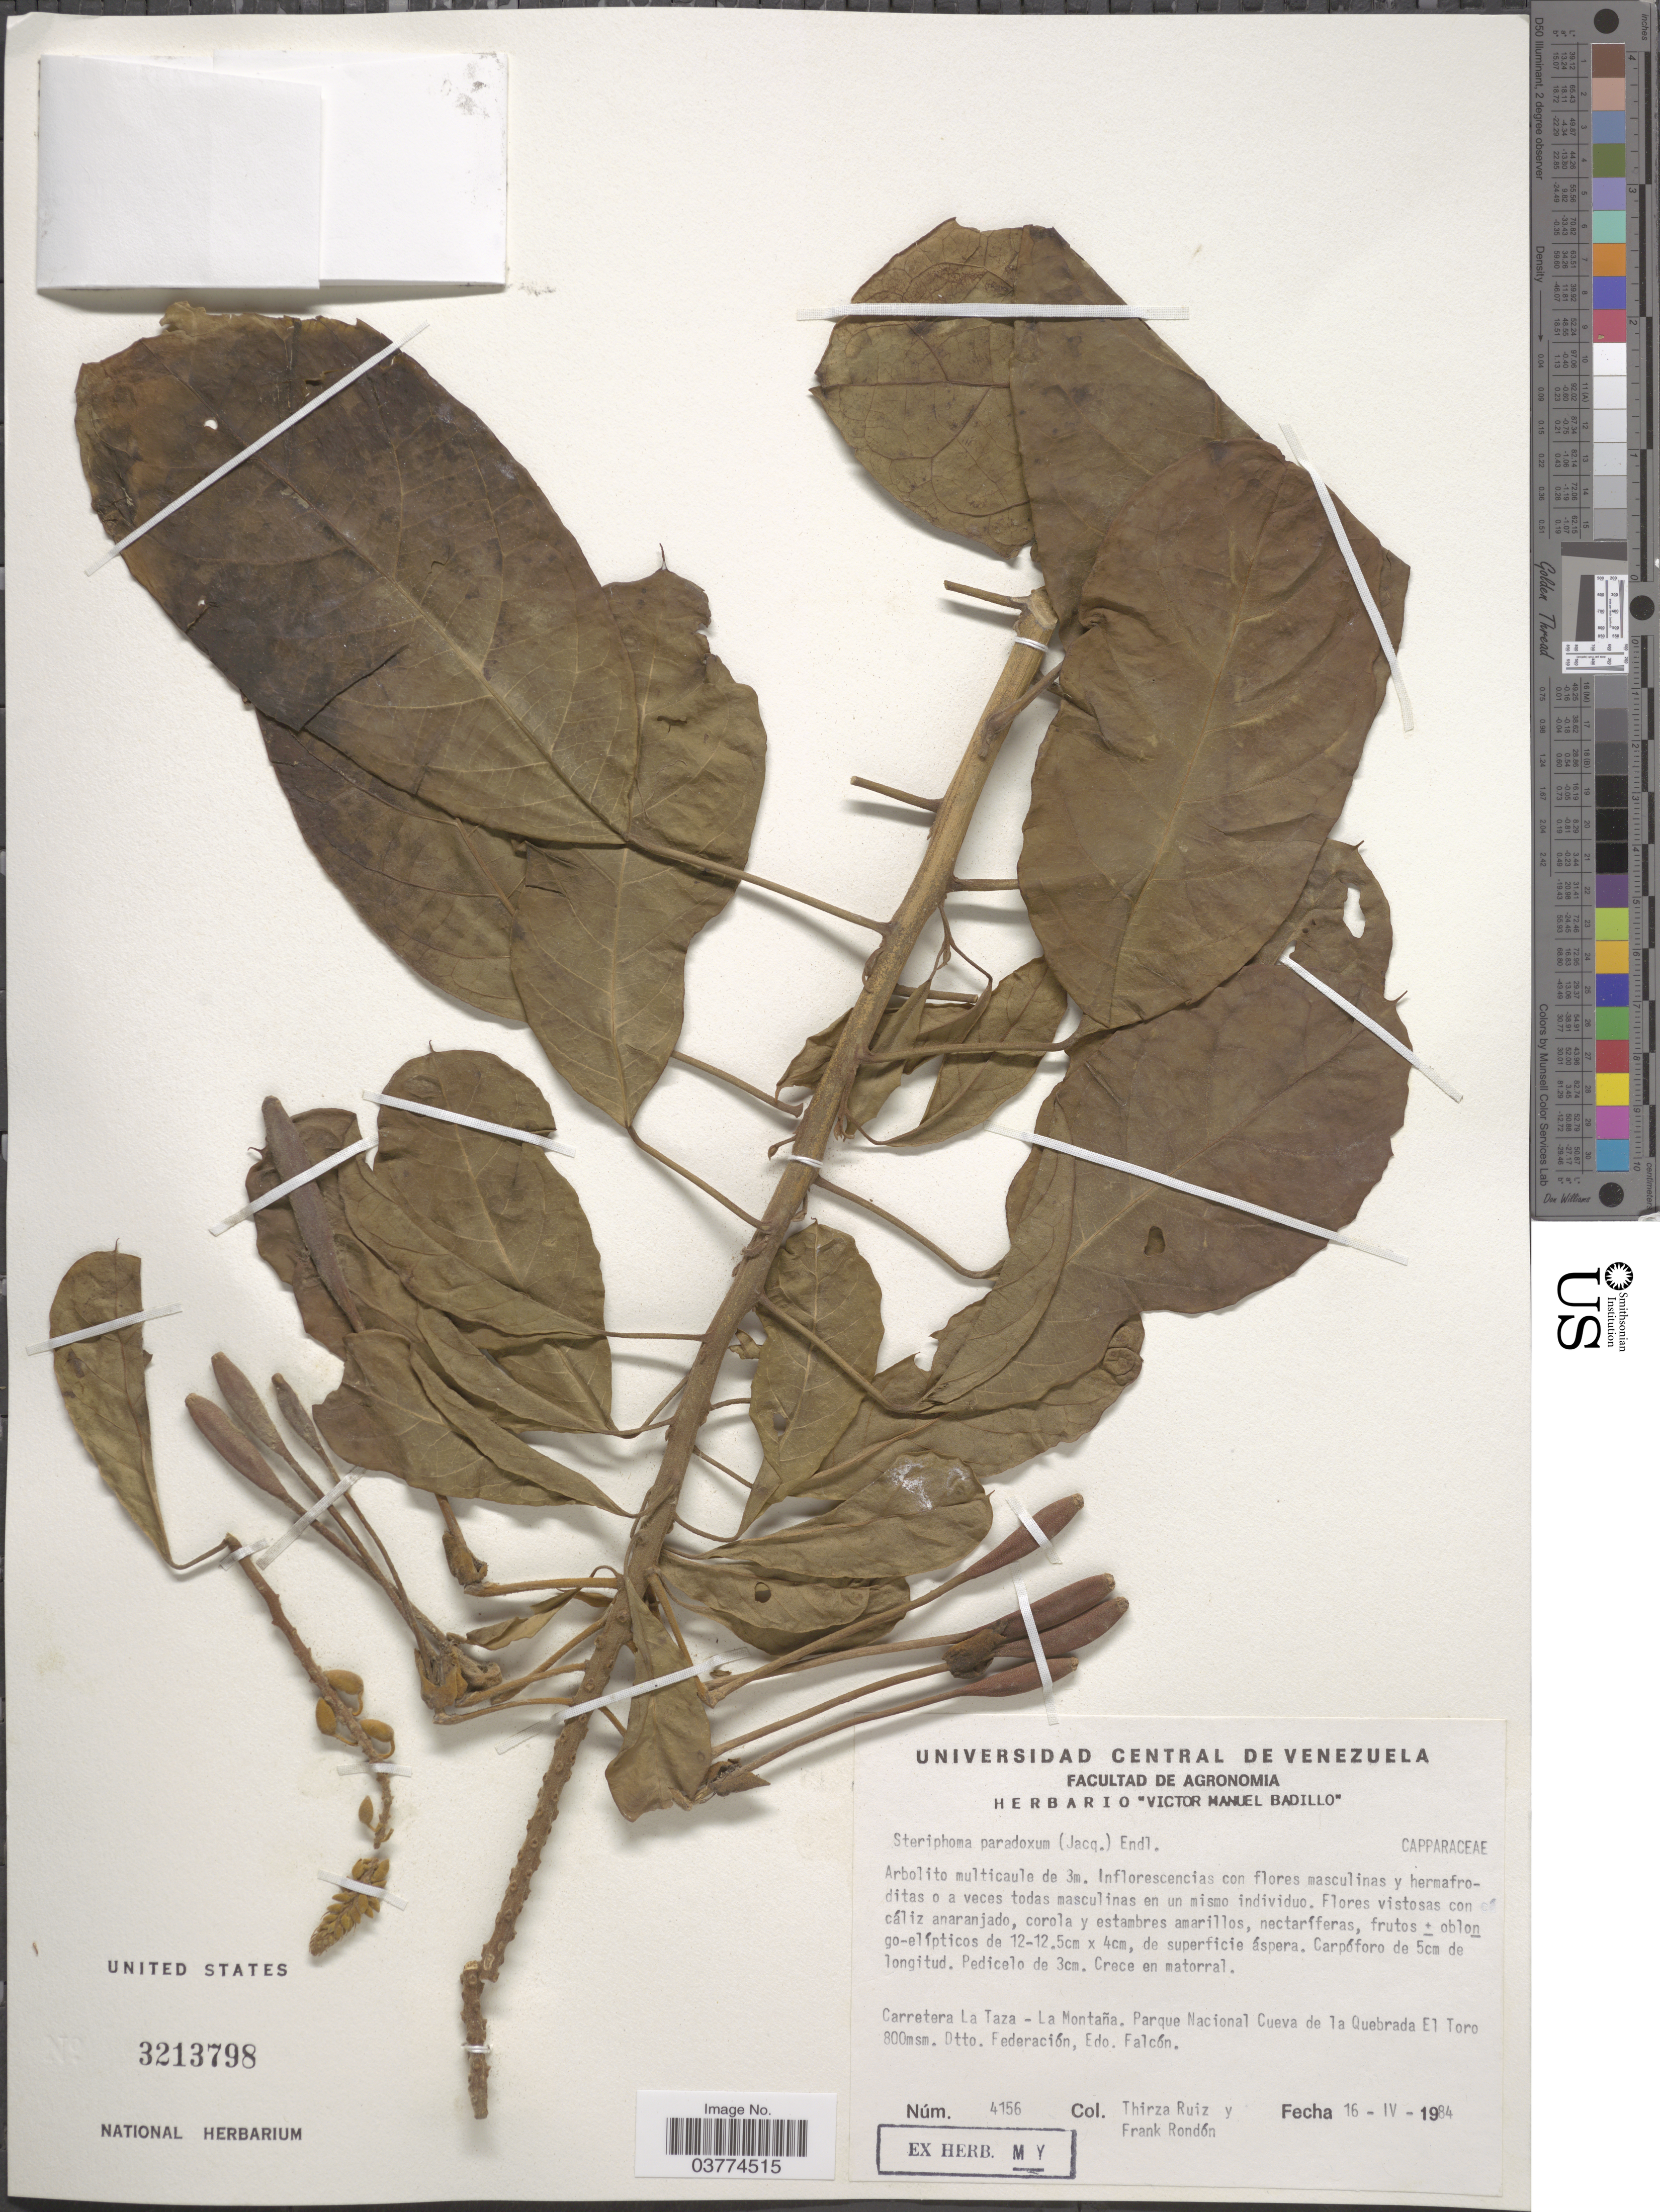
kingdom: Plantae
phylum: Tracheophyta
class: Magnoliopsida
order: Brassicales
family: Capparaceae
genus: Steriphoma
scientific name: Steriphoma paradoxum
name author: (Jacq.) Endl.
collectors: T. Ruíz & F. Rondón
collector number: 4156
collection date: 1984-04-16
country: Venezuela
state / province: Falcon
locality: Carretera La Taza - La Montaña. Parque Nacional Cueva de la Quebrada El Toro. Dtto. Federación.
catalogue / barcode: US 3213798